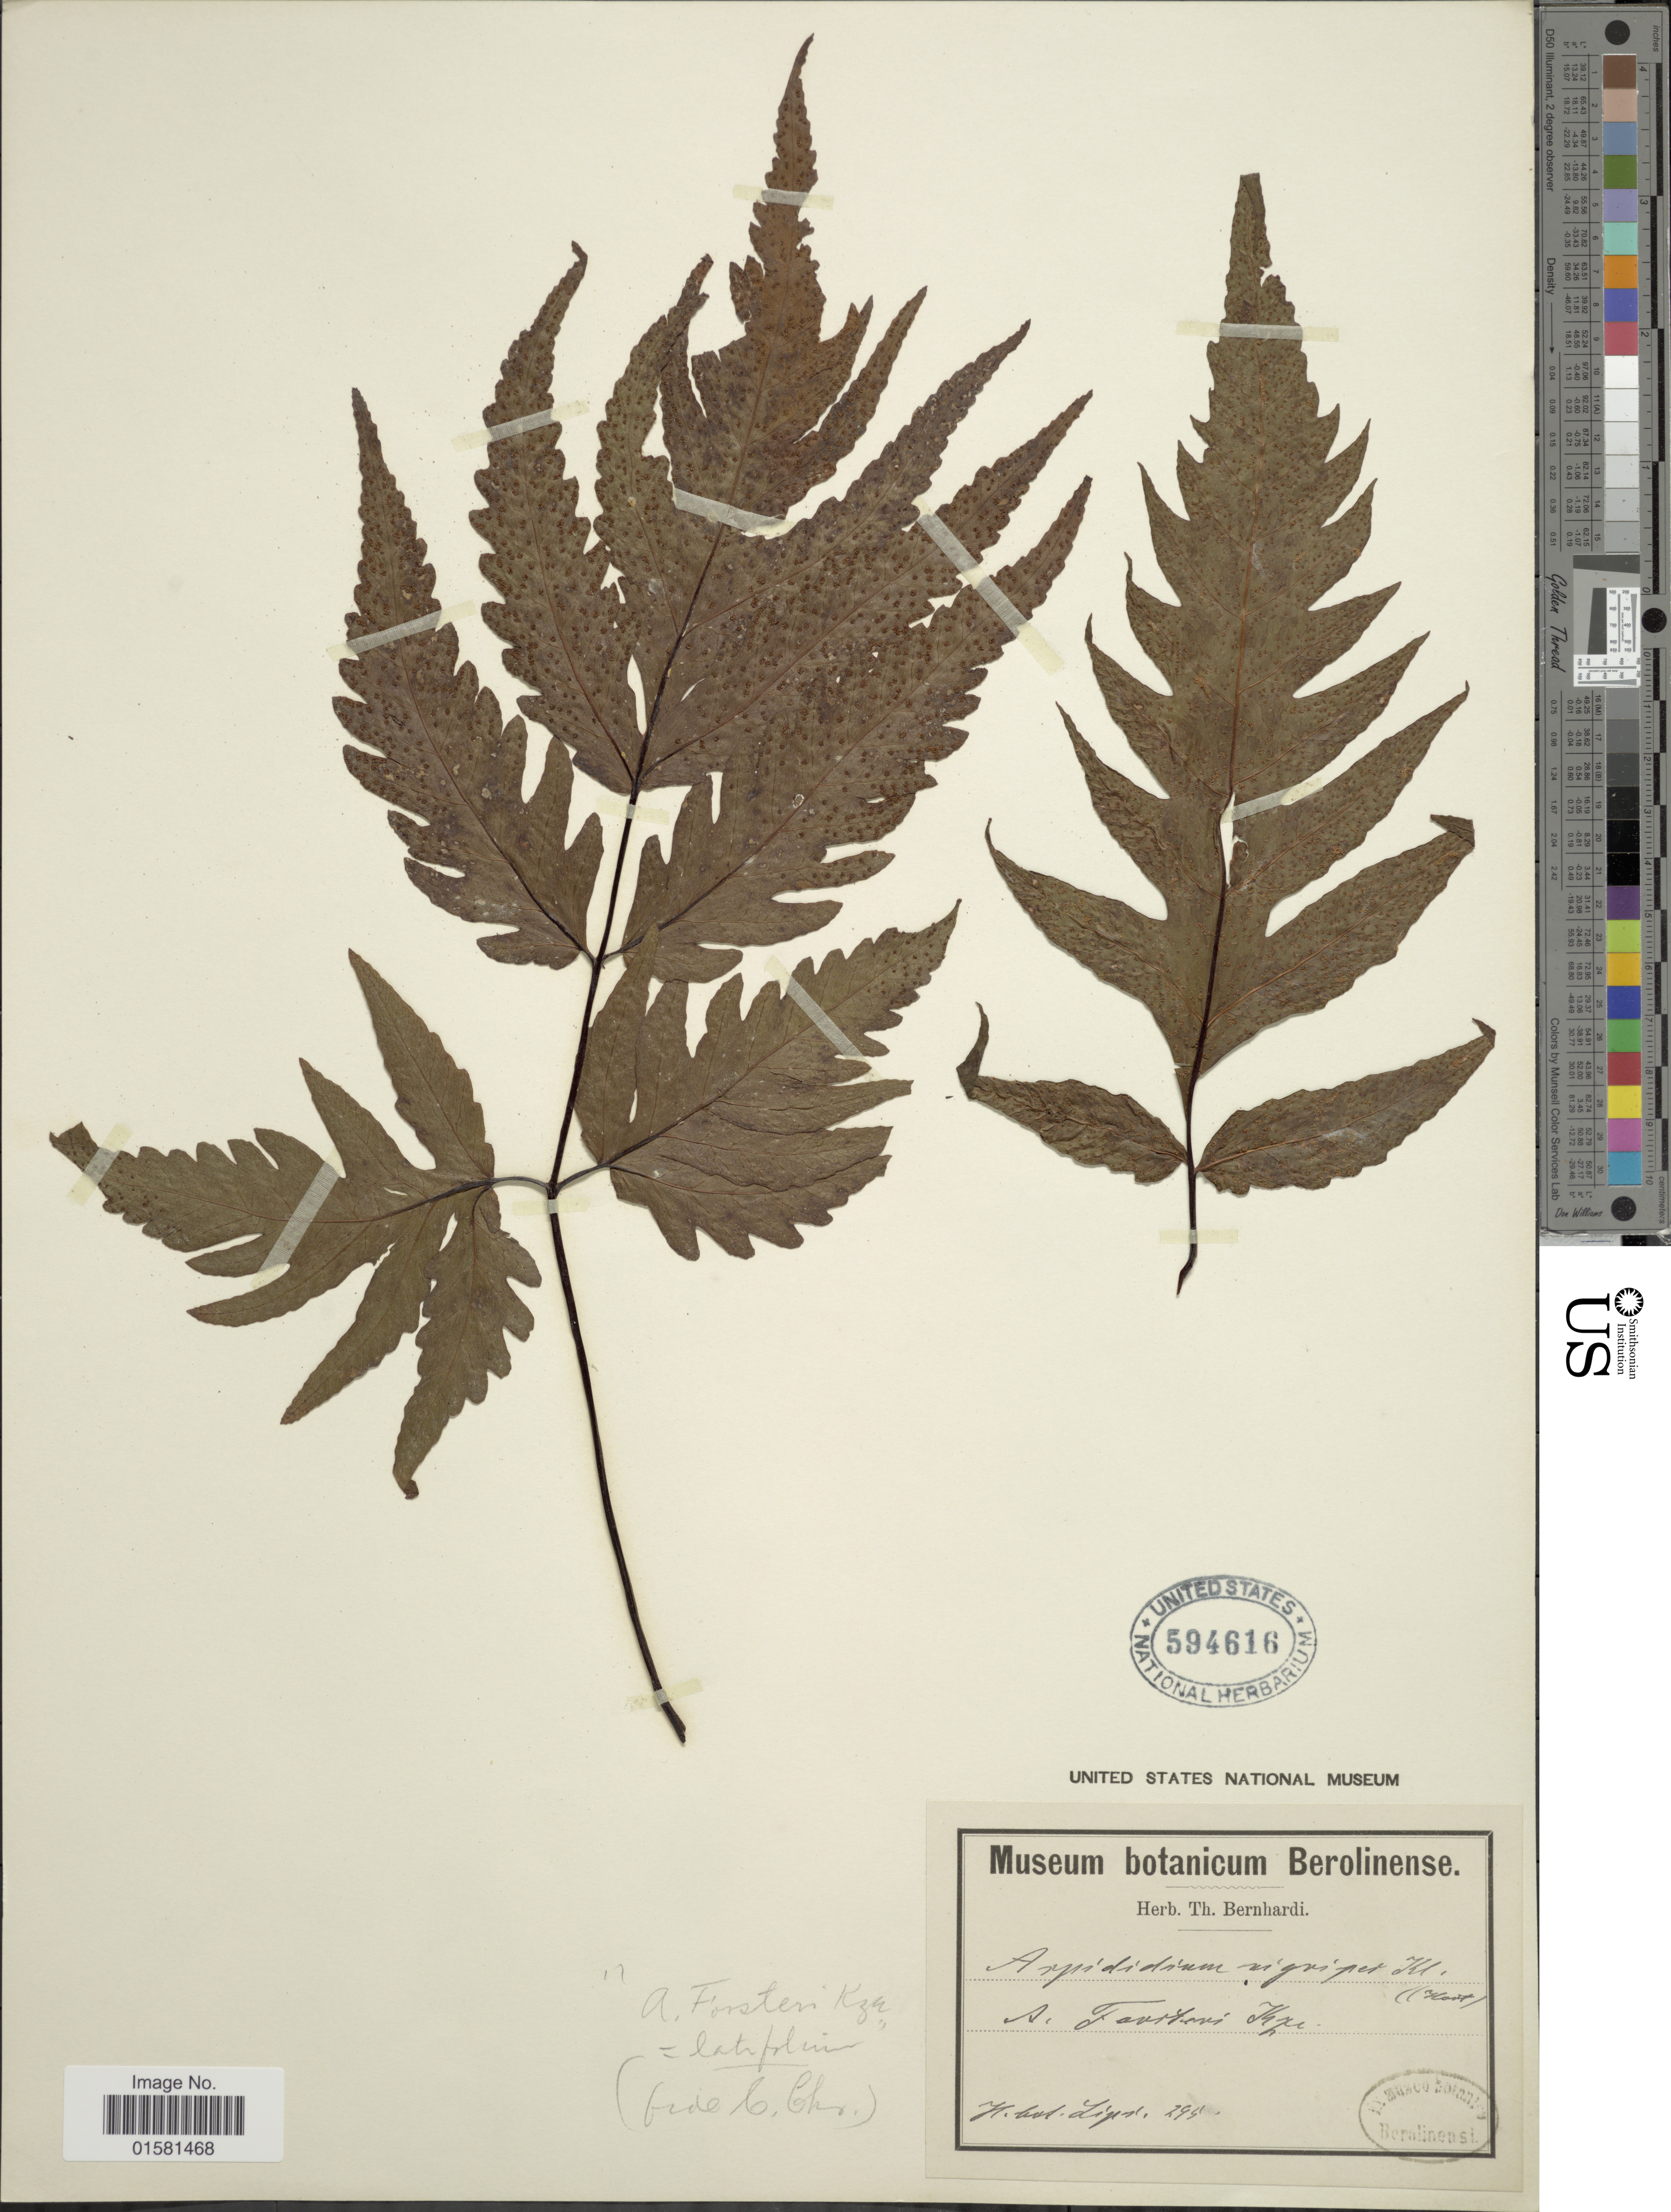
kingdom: Plantae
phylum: Tracheophyta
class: Polypodiopsida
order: Polypodiales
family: Tectariaceae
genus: Tectaria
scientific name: Tectaria latifolia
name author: (G. Forst.) Copel.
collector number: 295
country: Germany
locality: Hort. Lips.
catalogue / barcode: US 594616